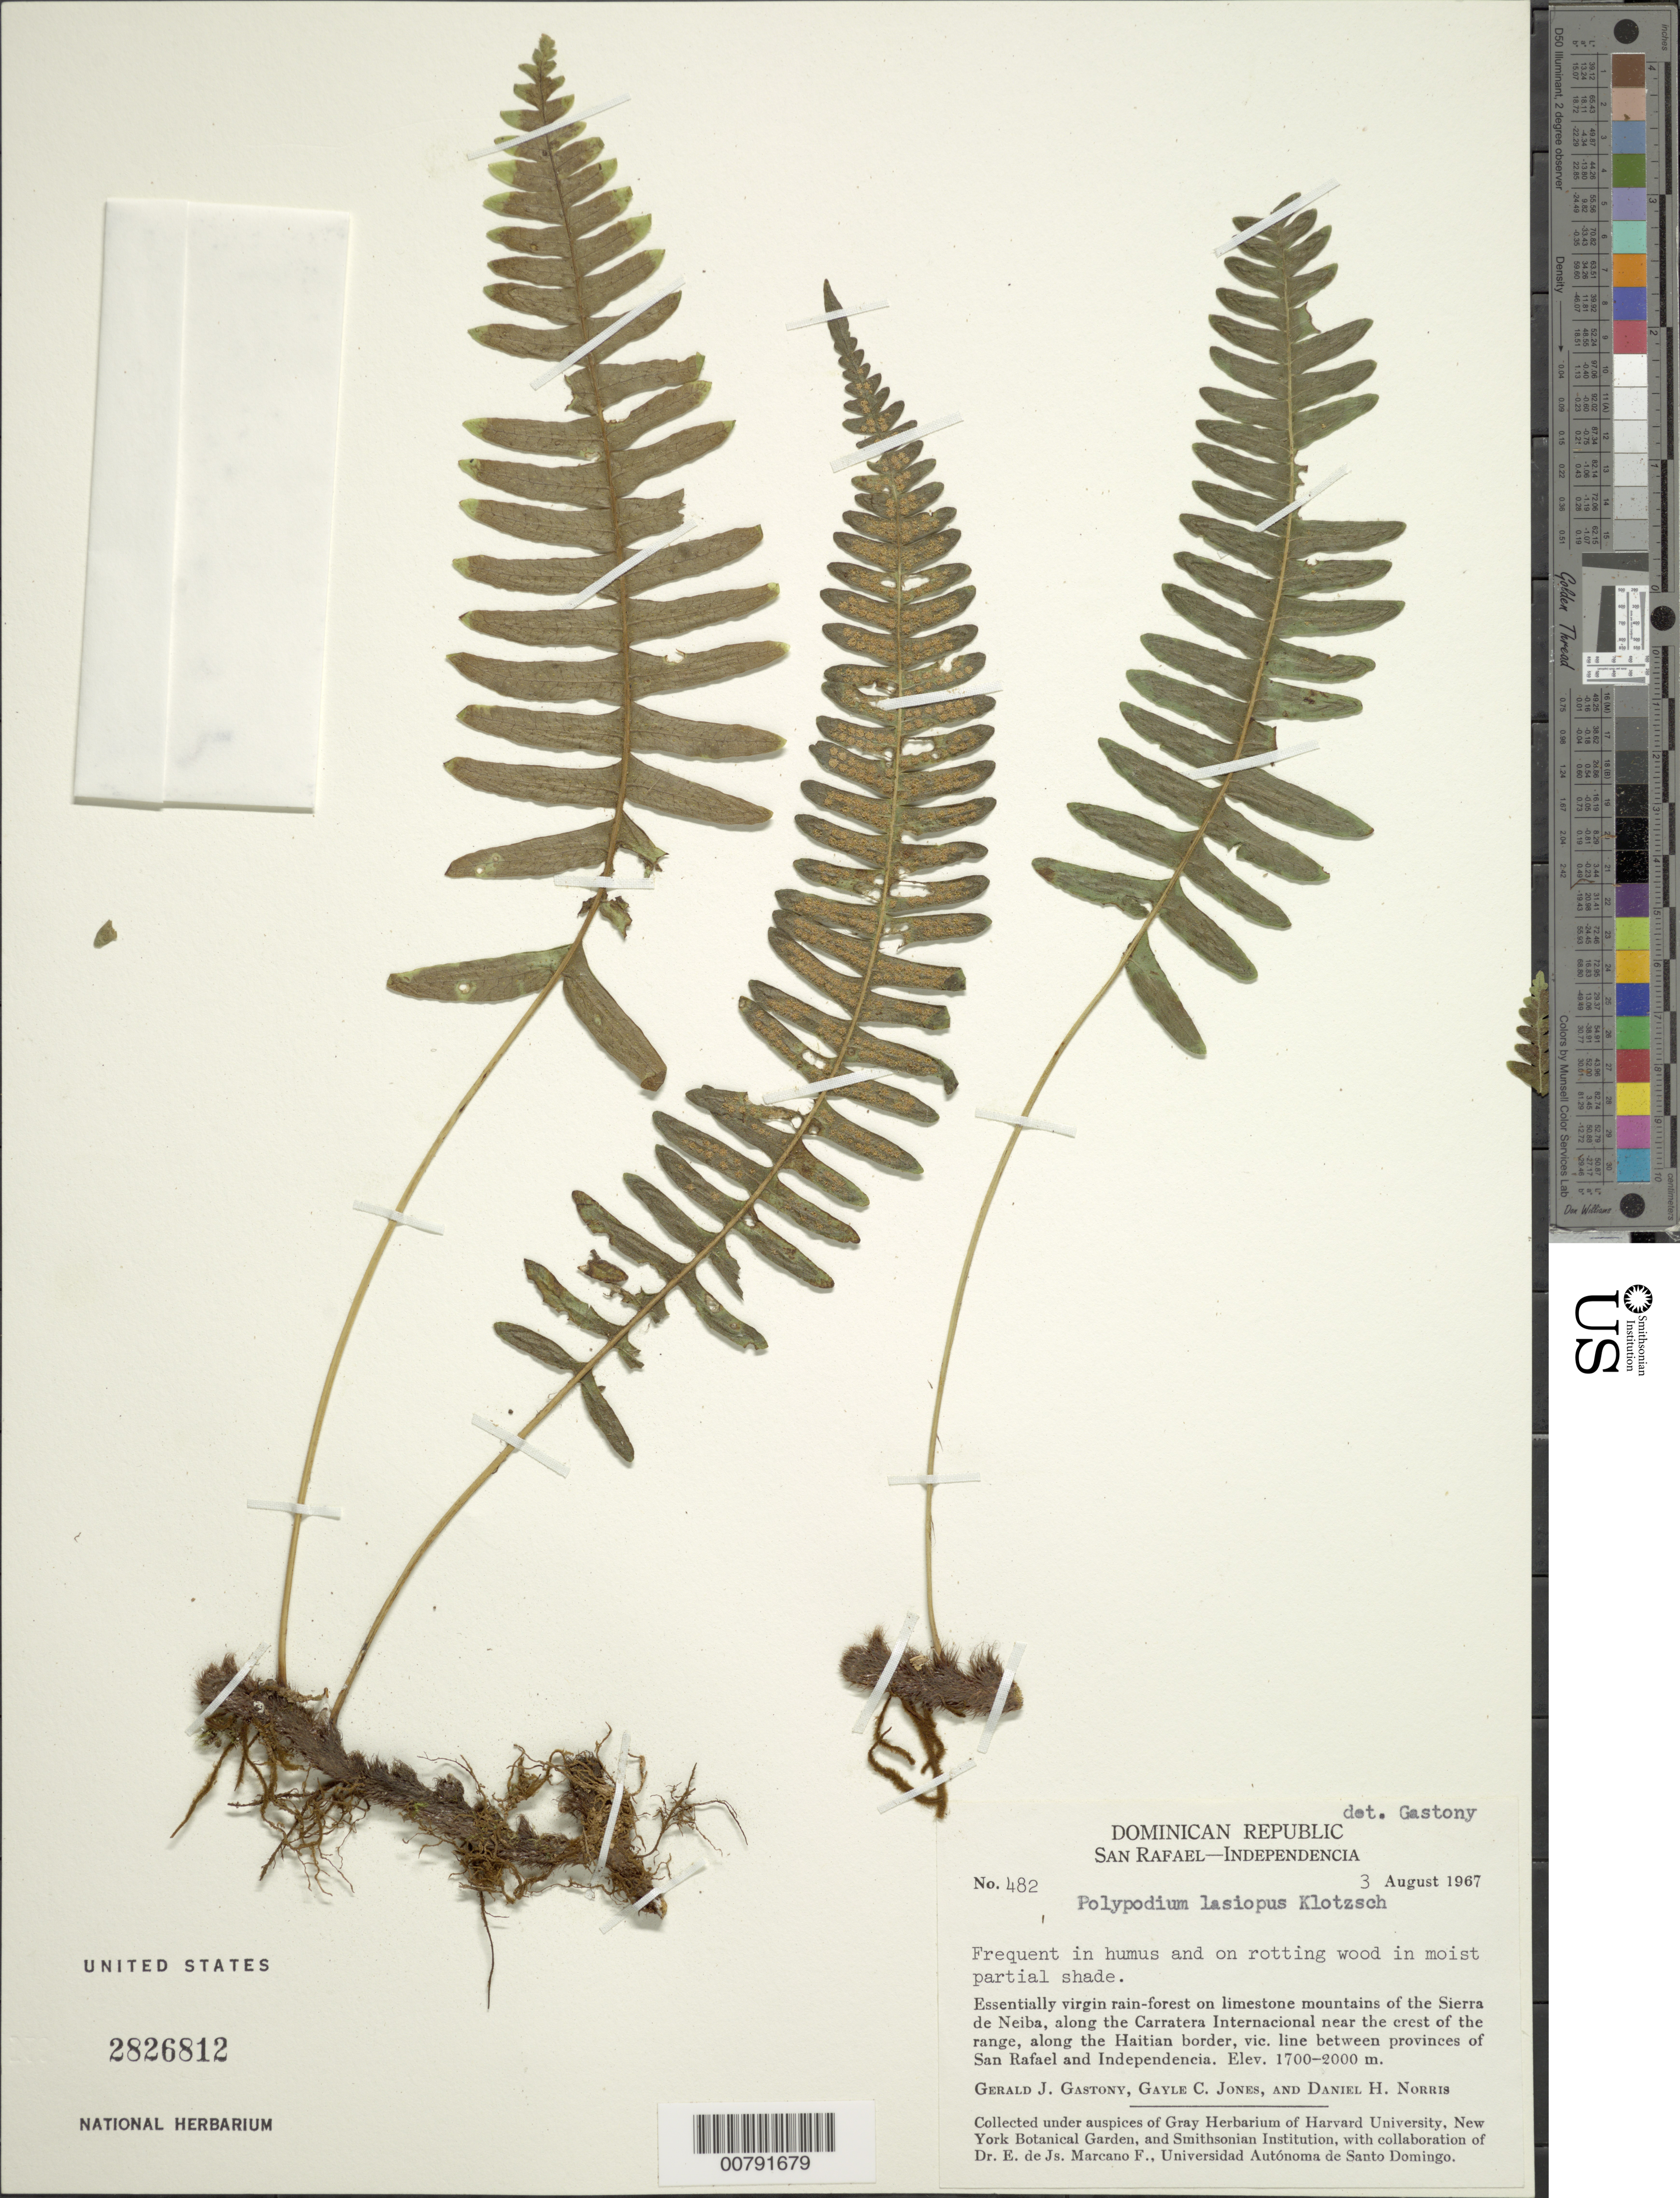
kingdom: Plantae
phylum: Tracheophyta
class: Polypodiopsida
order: Polypodiales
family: Polypodiaceae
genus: Serpocaulon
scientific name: Serpocaulon lasiopus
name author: (Klotzsch) A.R. Sm.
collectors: G. Gastony, G. C. Jones & D. H. Norris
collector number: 482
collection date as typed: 03 Aug 1967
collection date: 1967-08-03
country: Dominican Republic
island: Hispaniola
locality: San Rafael-Independencia, Sierra de Neiba, along Carratera Internacional, along Haitian border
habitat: Essentially virgin rainforest on limestone mountains, in humus and on rotting wood in moist partial shade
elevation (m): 1700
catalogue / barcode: US 2826812